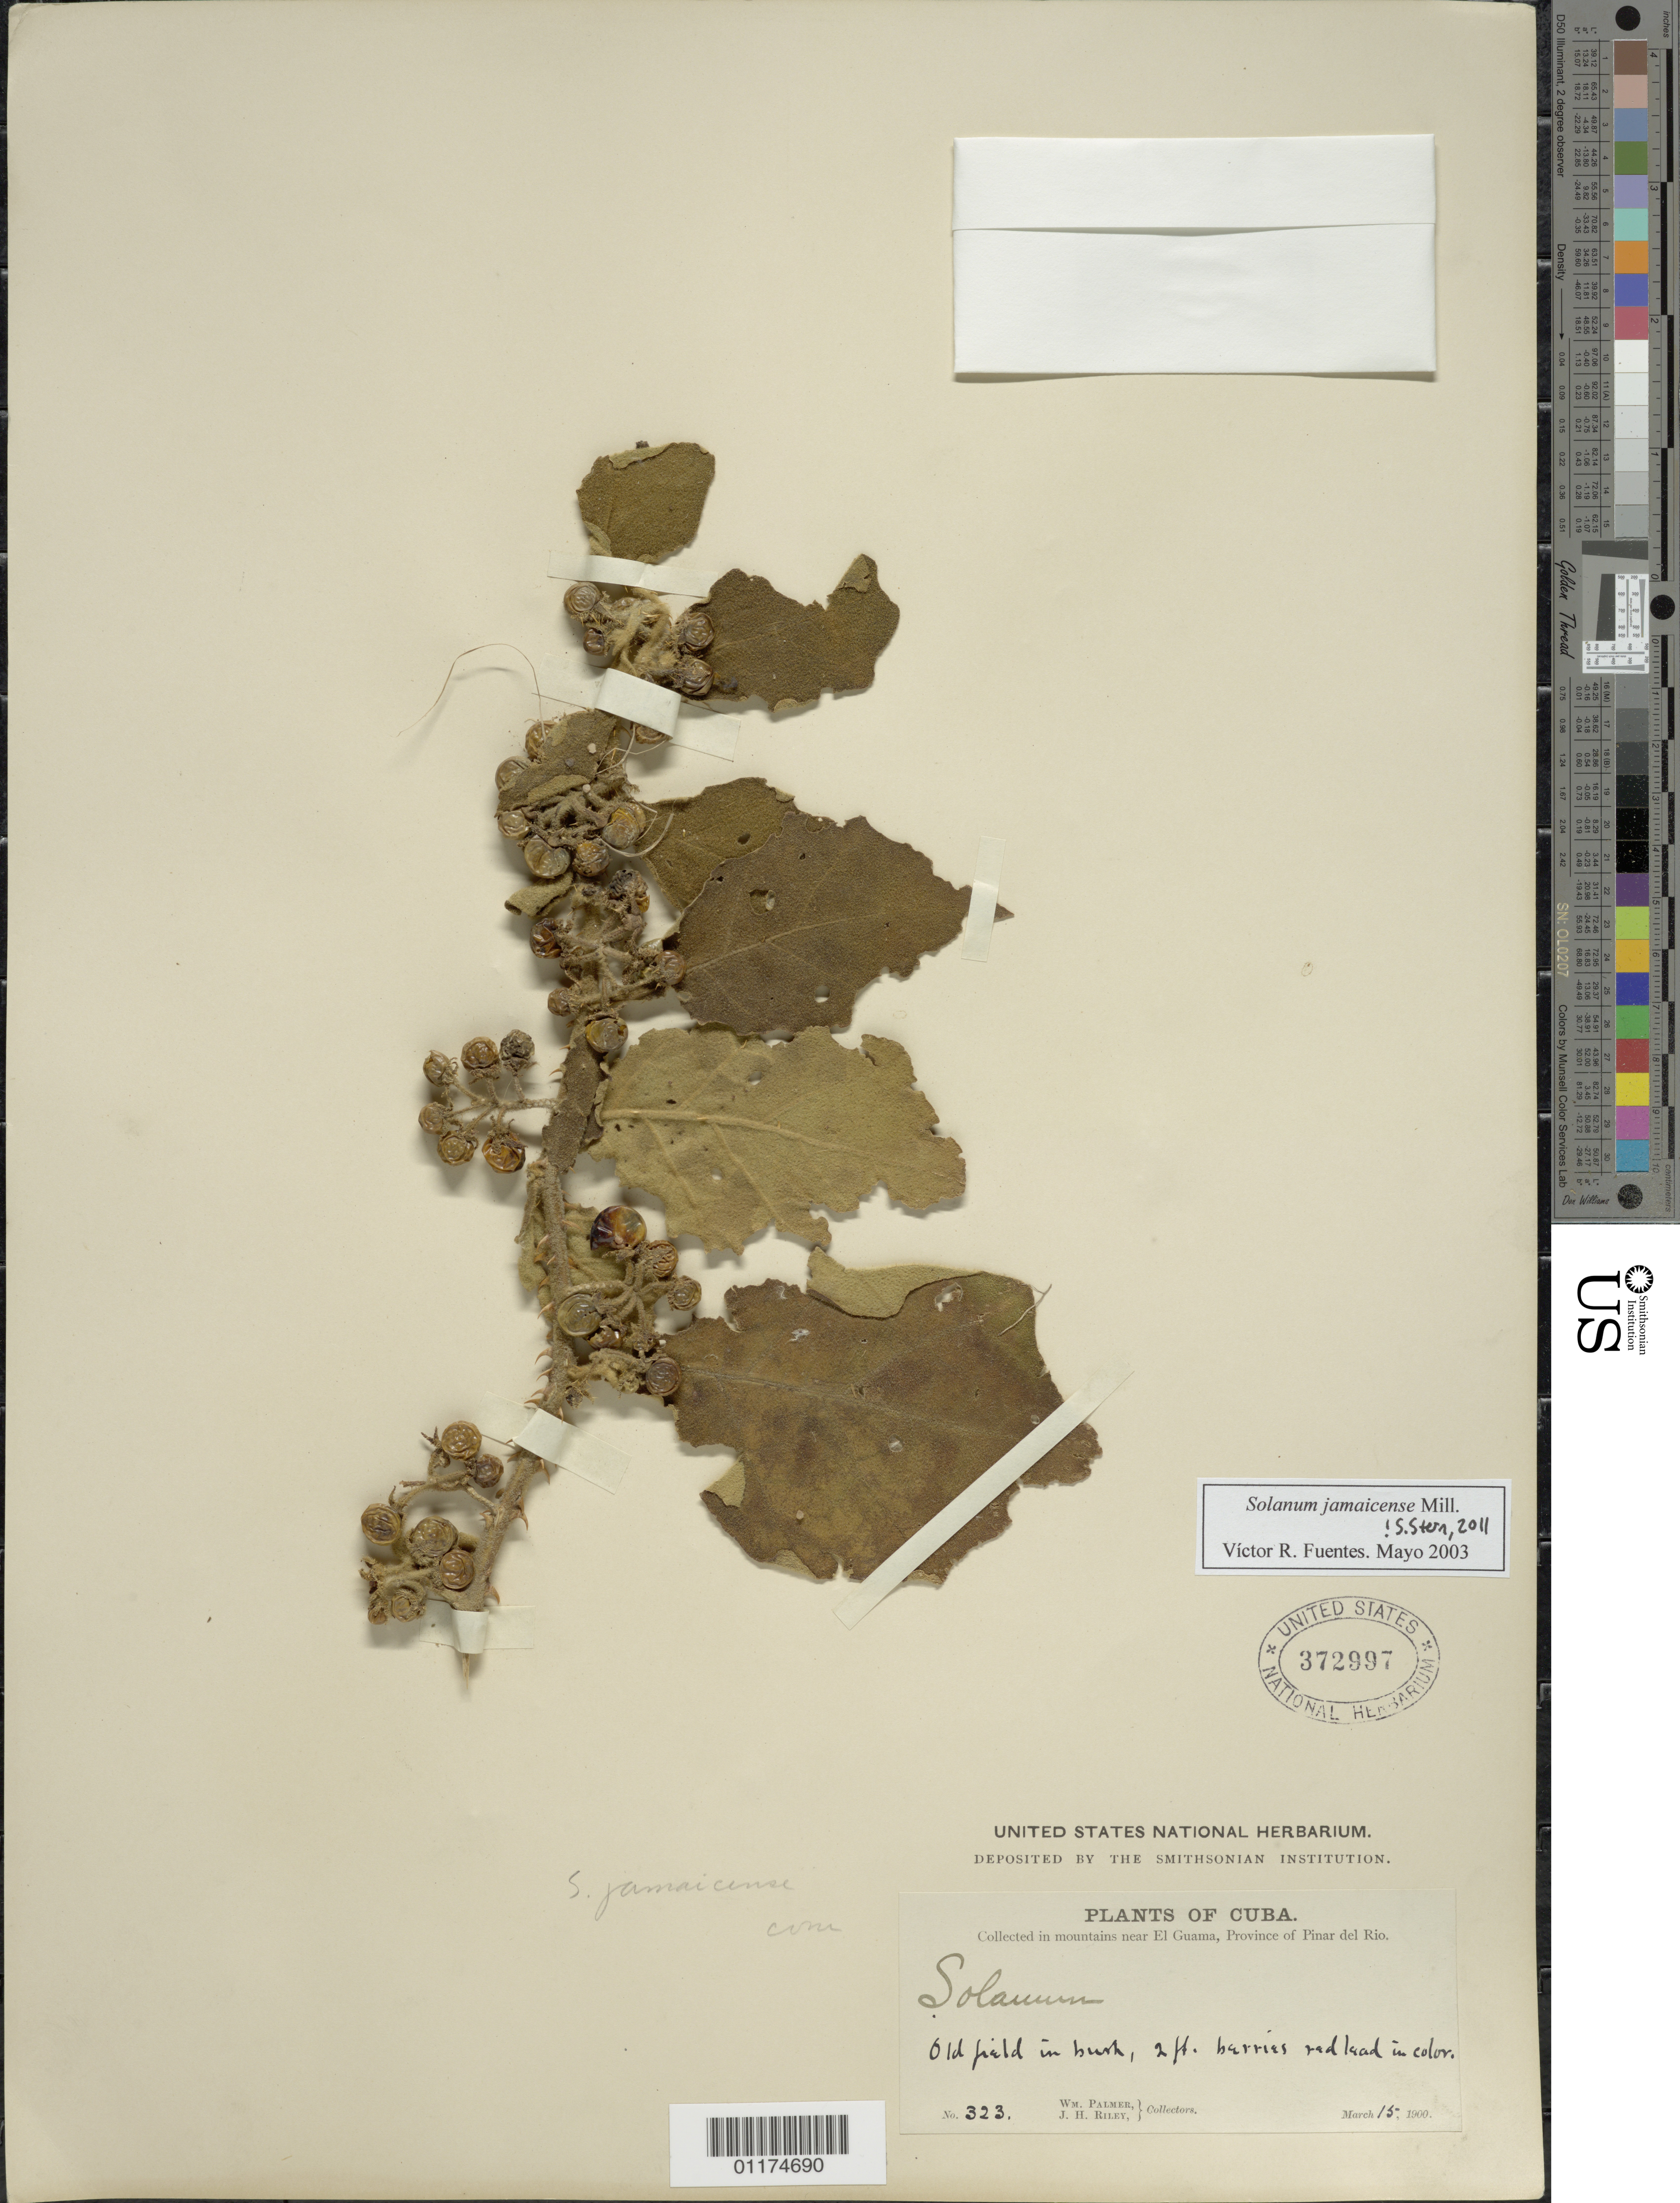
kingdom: Plantae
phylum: Tracheophyta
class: Magnoliopsida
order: Solanales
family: Solanaceae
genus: Solanum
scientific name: Solanum jamaicense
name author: Mill.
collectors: W. Palmer & J. H. Riley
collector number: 323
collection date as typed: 15 Mar 1900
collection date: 1900-03-15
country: Cuba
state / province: Pinar del Rio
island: Cuba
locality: Collected in mountains near El Guama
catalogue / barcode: US 372997